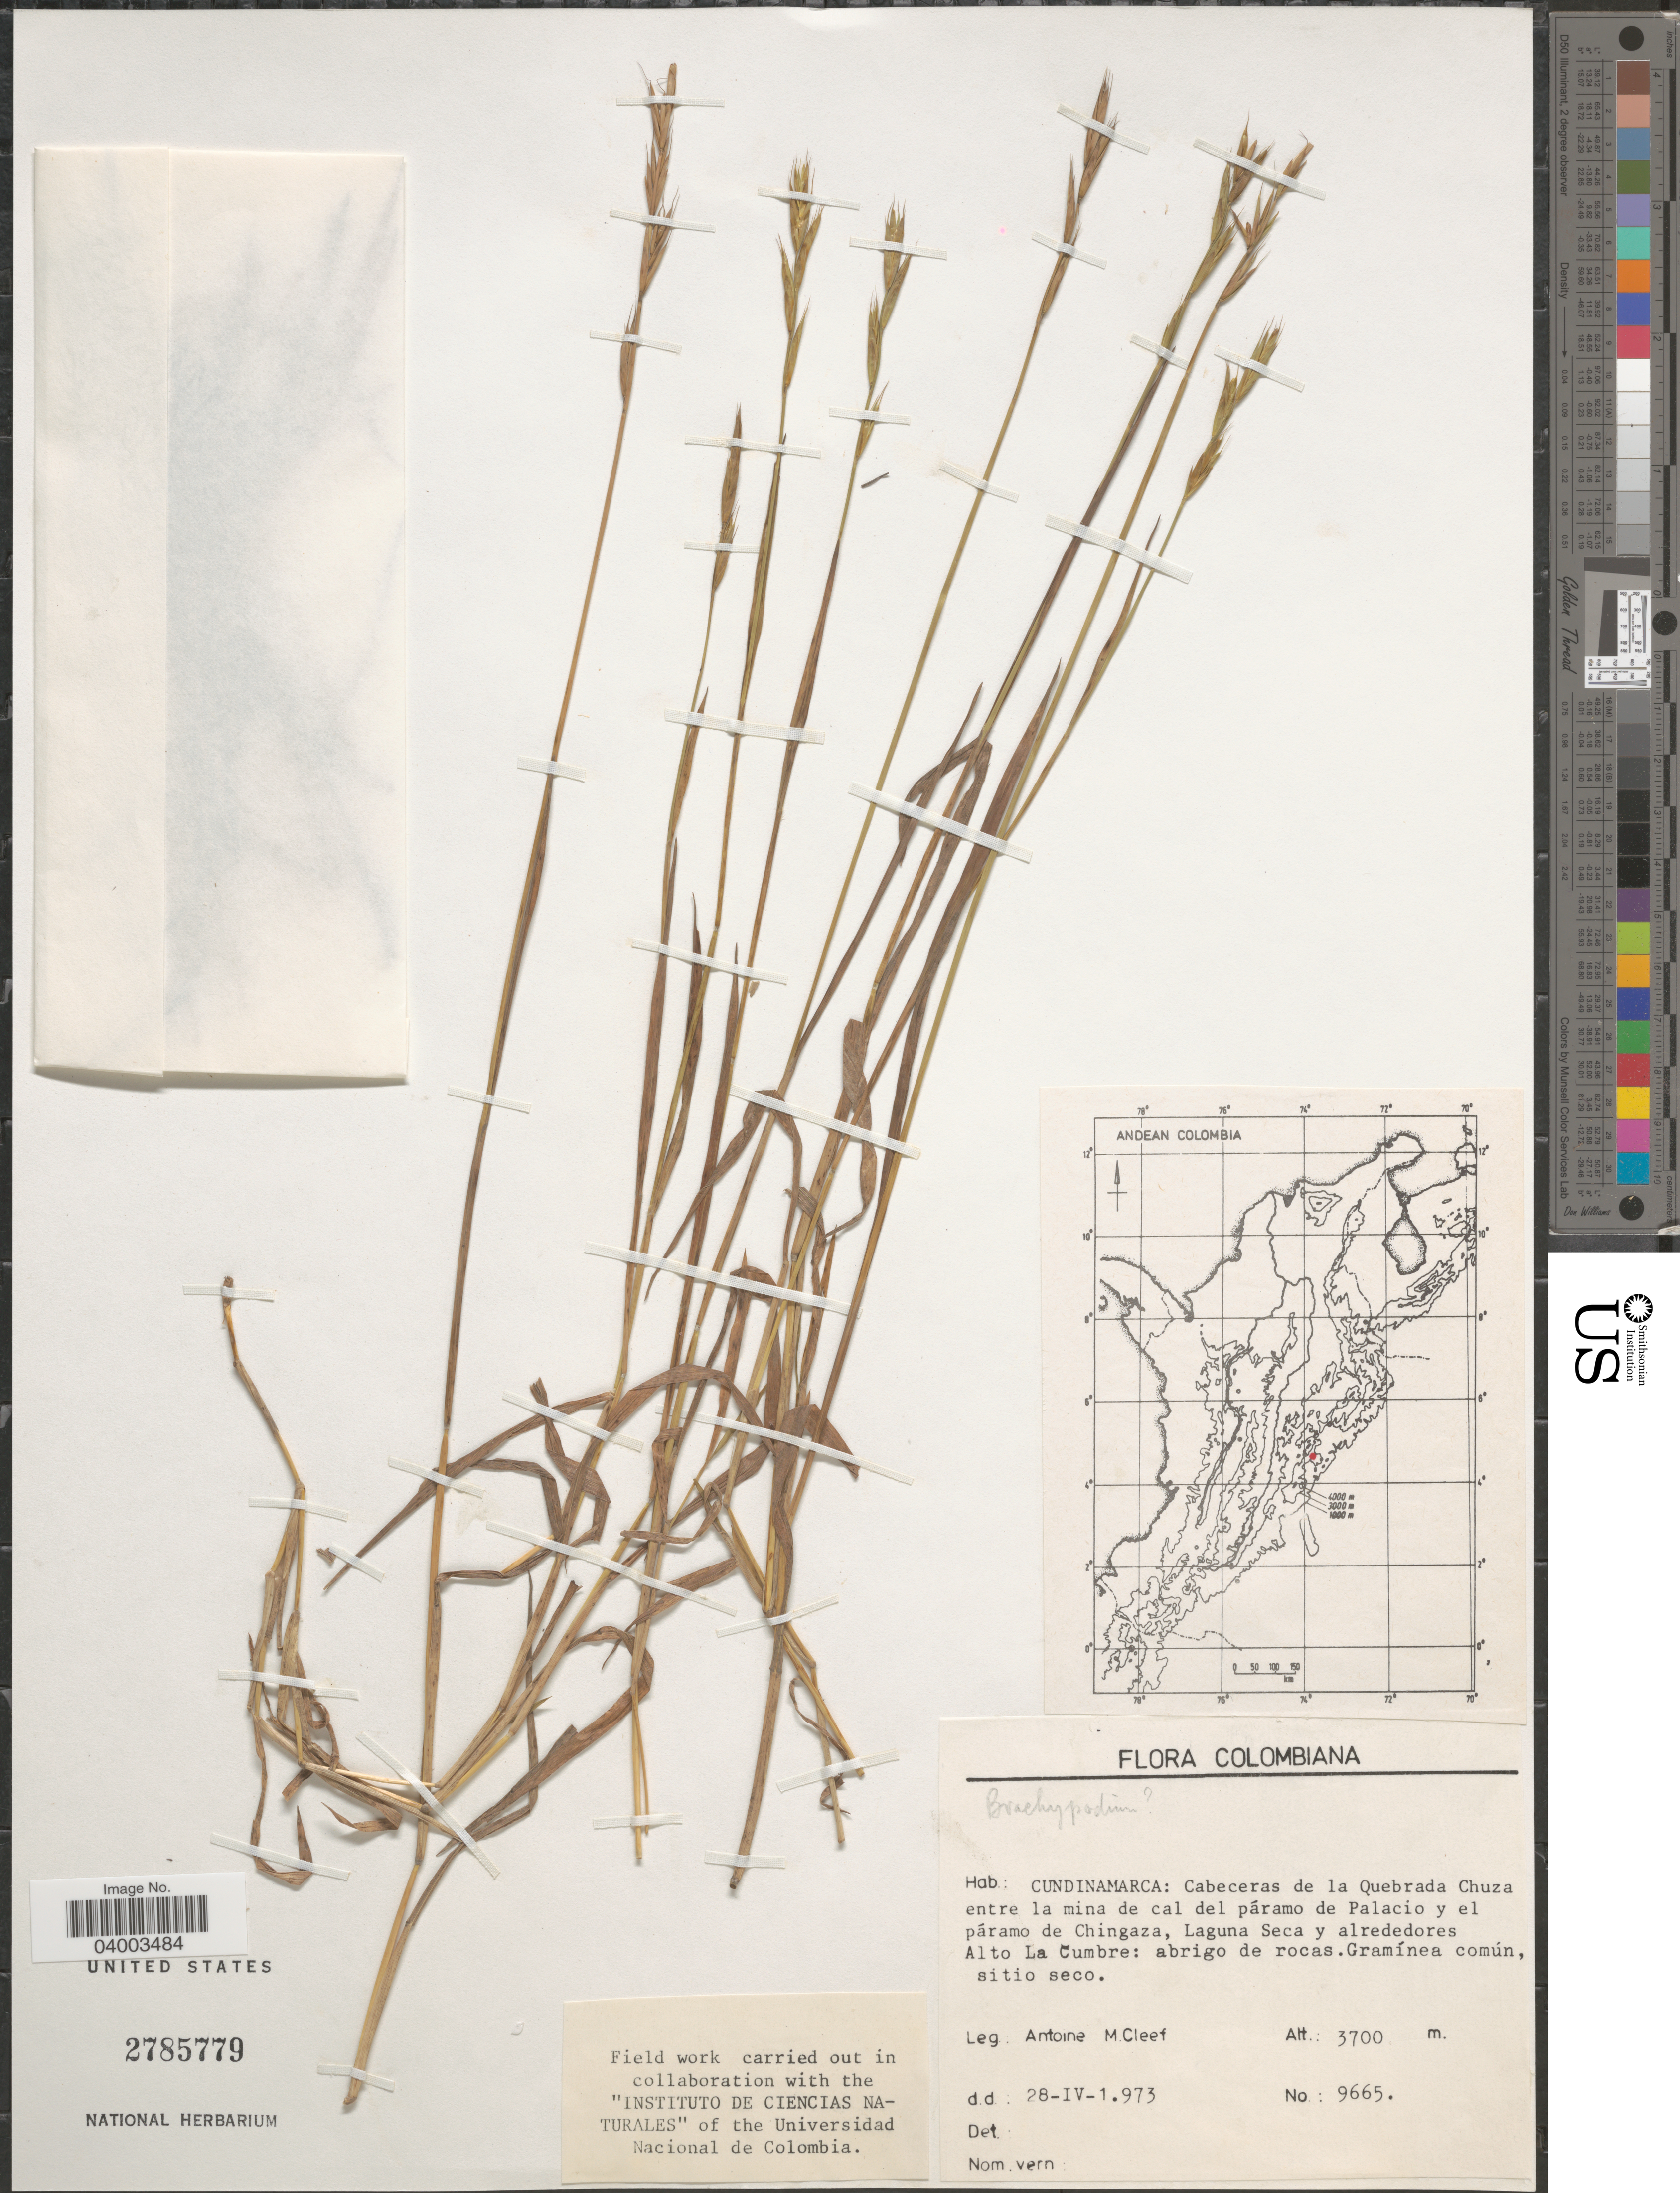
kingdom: Plantae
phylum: Tracheophyta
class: Liliopsida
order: Poales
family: Poaceae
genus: Brachypodium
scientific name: Brachypodium sp.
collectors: A. M. Cleef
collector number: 9665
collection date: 1973-04-28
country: Colombia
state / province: Cundinamarca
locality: Cabeceras de la Quebrada Chuza entre la mina de cal del páramo de Palacio y el páramo de Chingaza, Laguna Seca y alrededores Alto La Cumbre.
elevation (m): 3700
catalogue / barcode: US 2785779